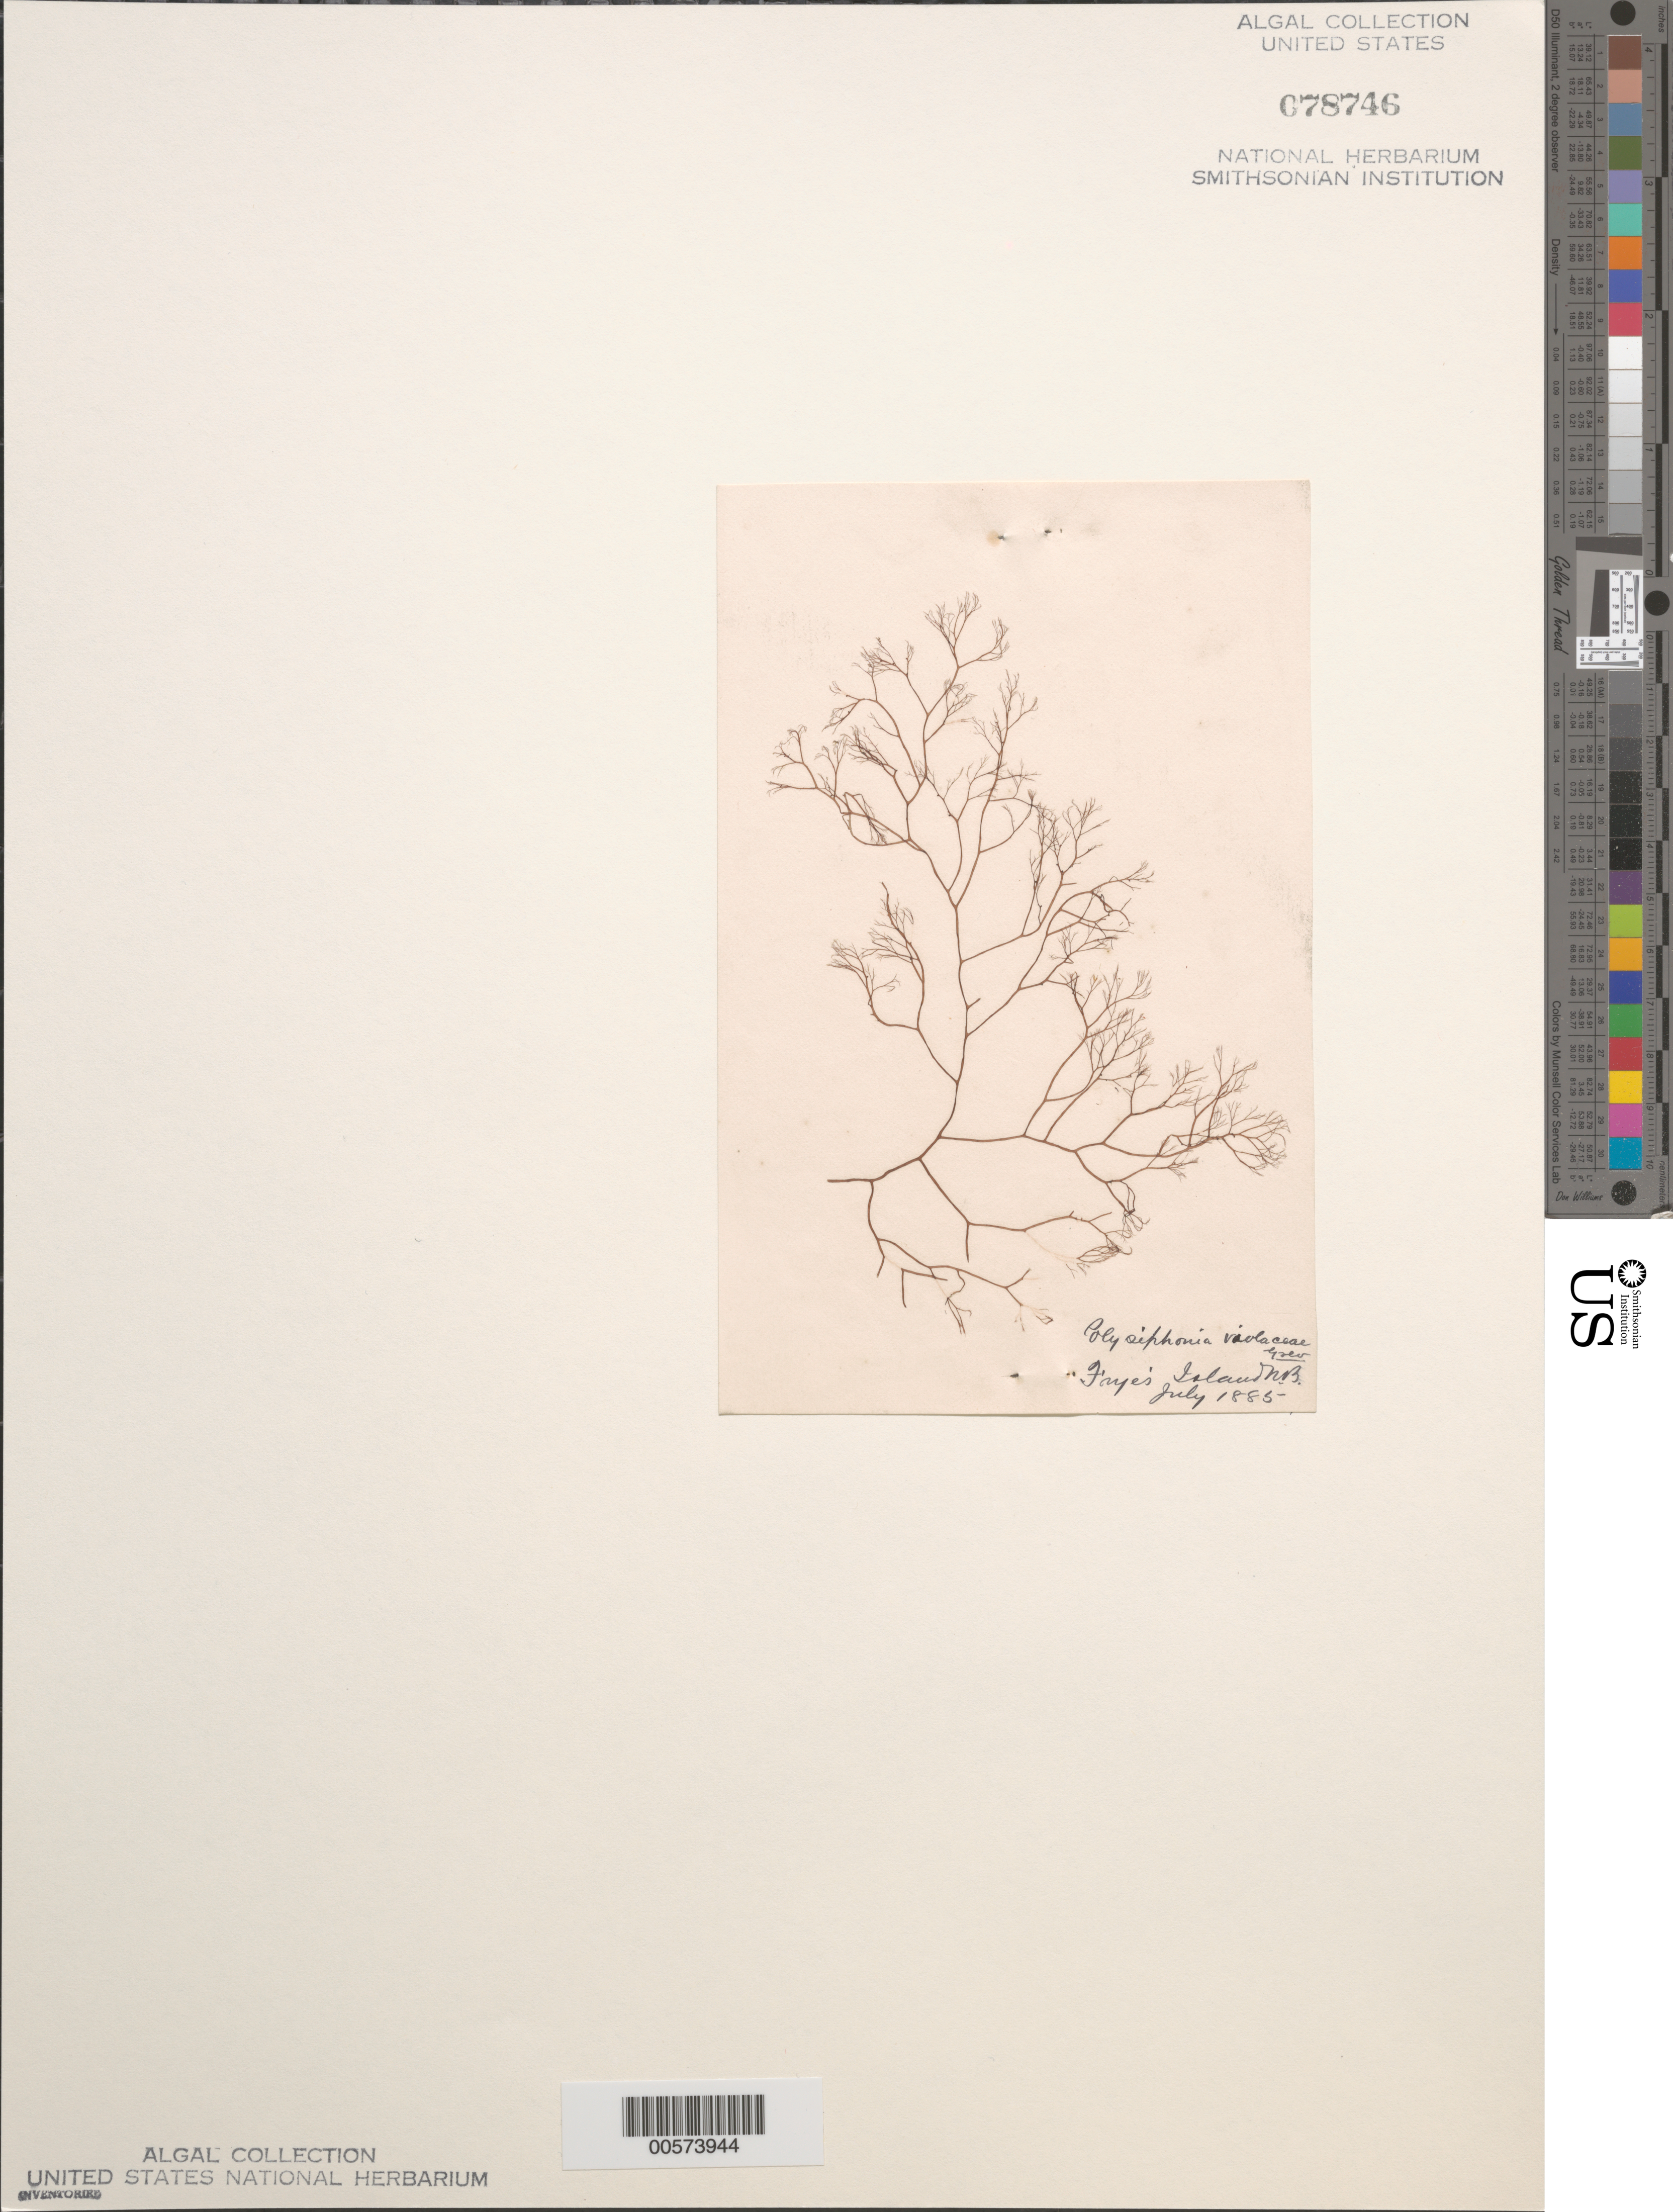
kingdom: Plantae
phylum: Rhodophyta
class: Florideophyceae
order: Ceramiales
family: Rhodomelaceae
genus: Vertebrata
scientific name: Vertebrata fucoides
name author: (Hudson) Kuntze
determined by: Algae name updating Project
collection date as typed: Jul 1885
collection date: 1885-07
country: Canada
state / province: New Brunswick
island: Fryes Island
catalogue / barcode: US 78746